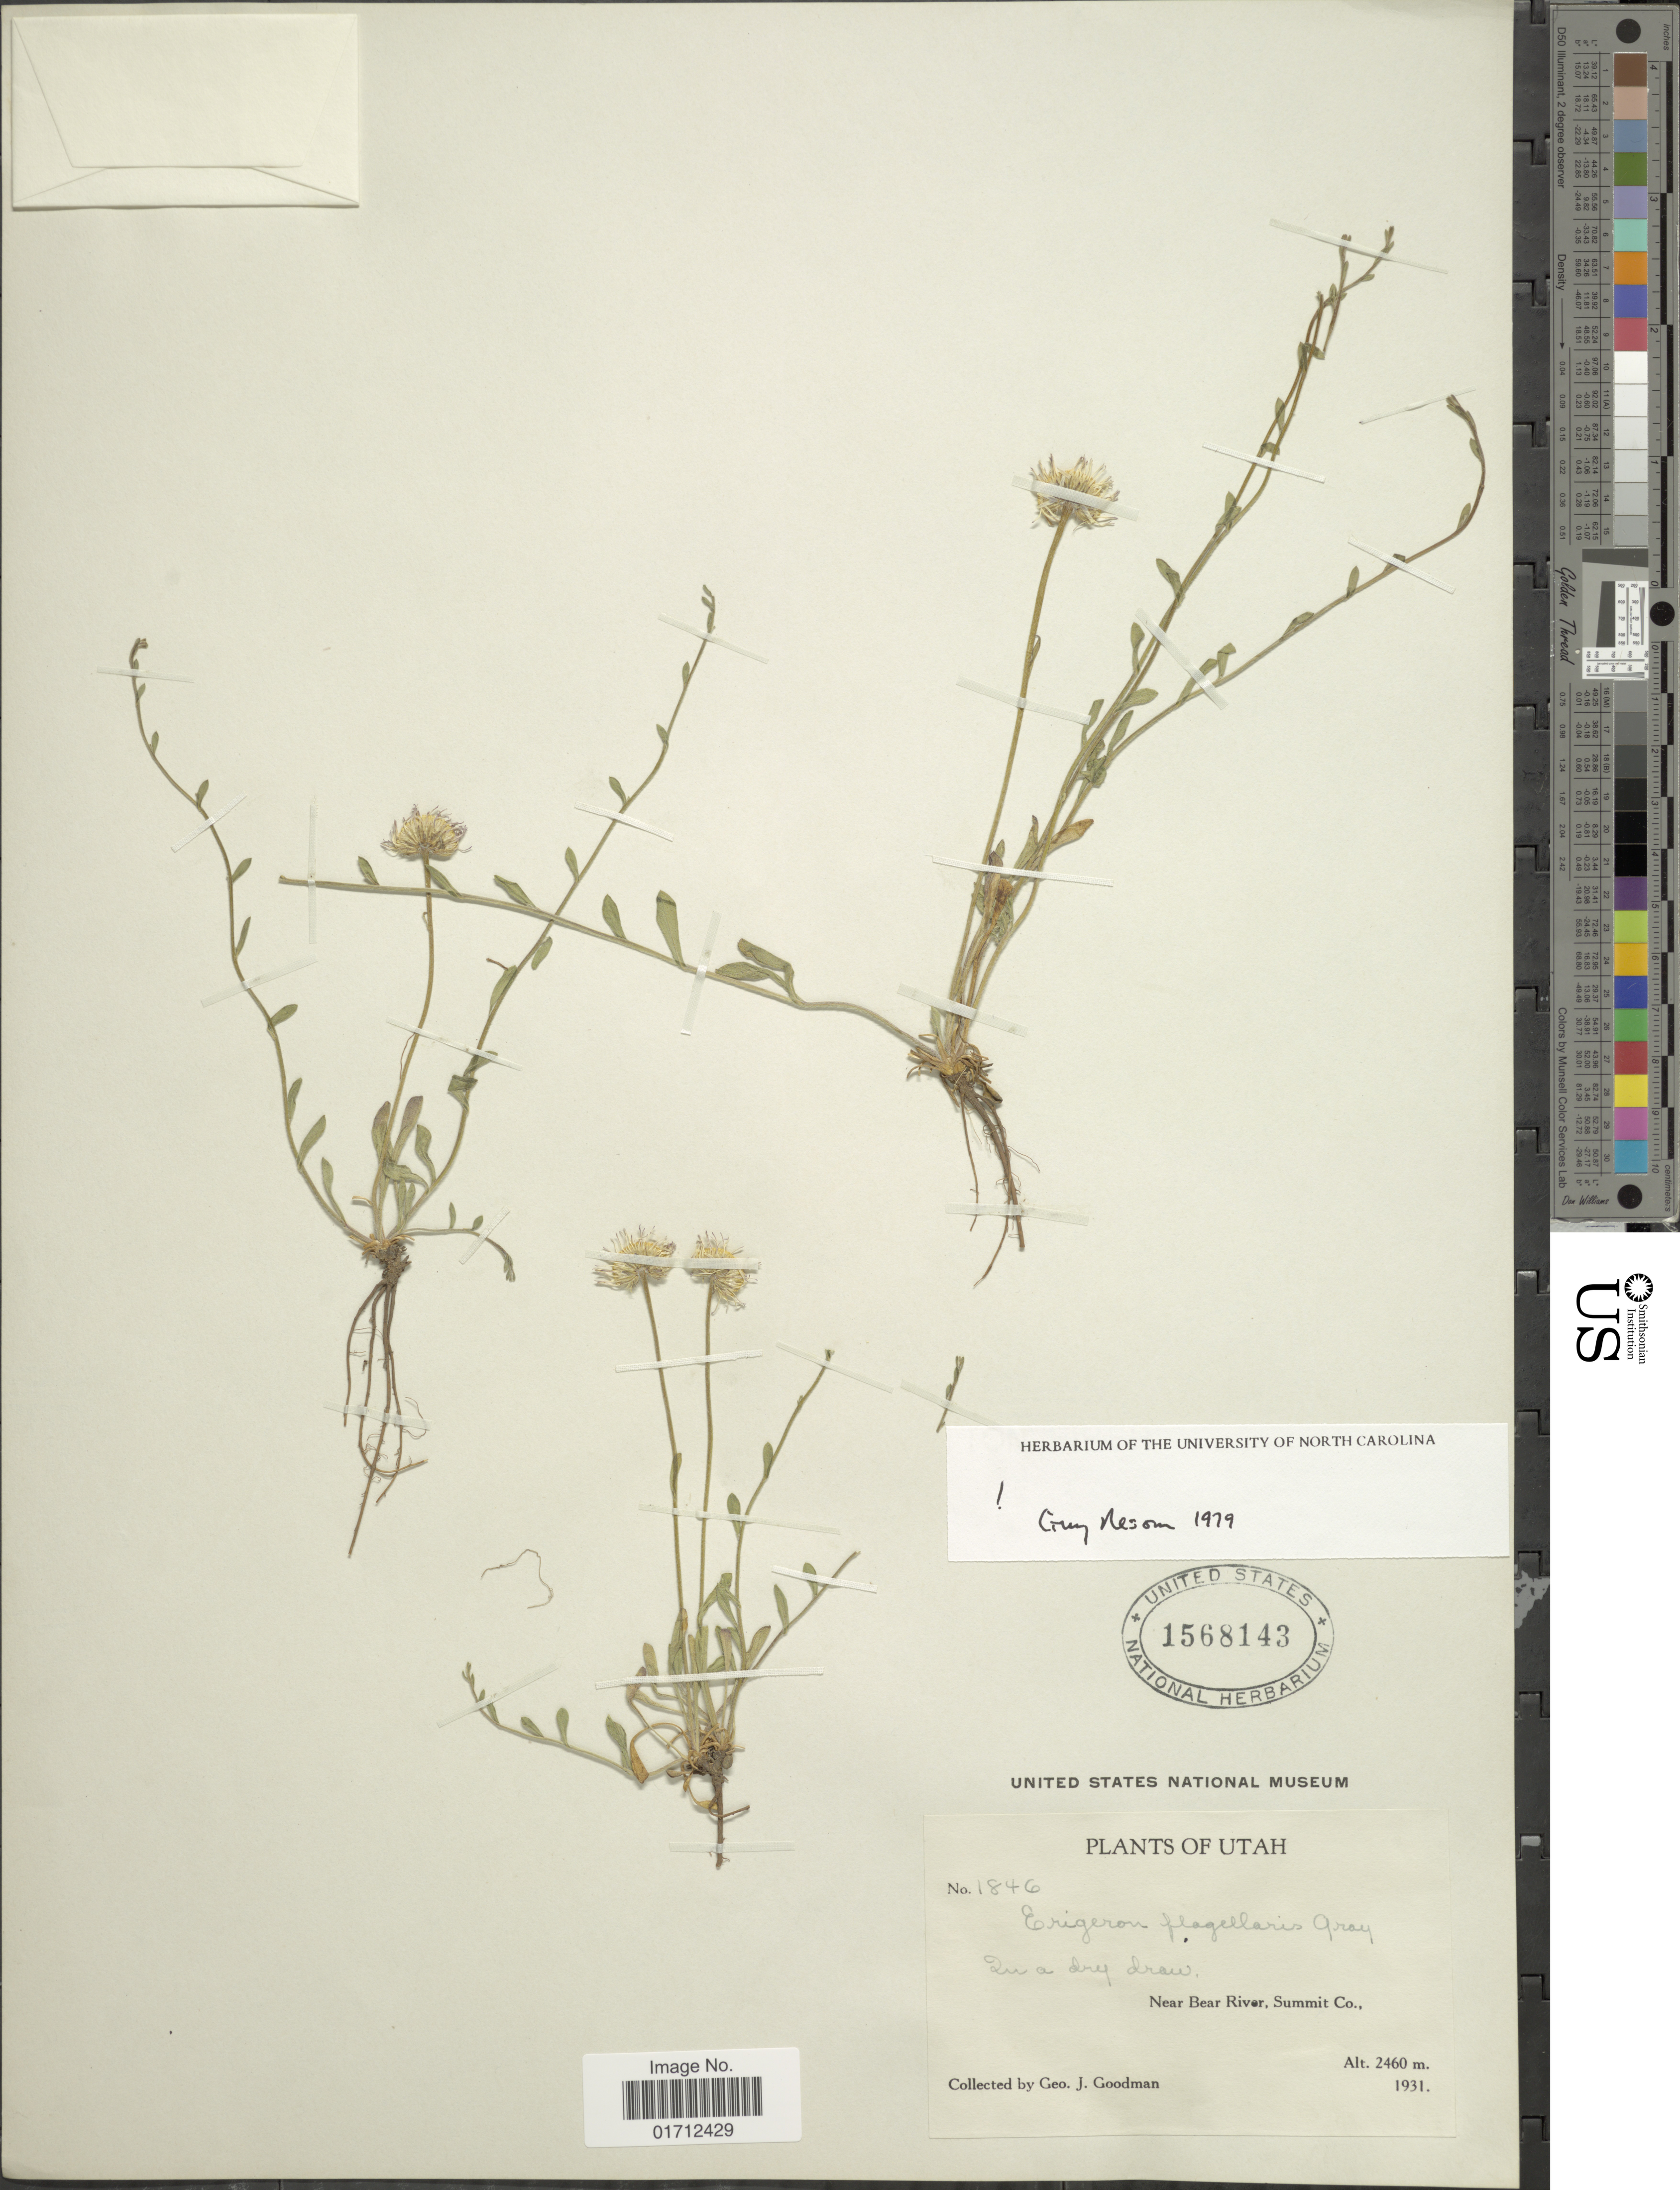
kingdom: Plantae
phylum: Tracheophyta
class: Magnoliopsida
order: Asterales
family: Asteraceae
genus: Erigeron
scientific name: Erigeron flagellaris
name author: A. Gray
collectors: G. J. Goodman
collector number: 1846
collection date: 1931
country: United States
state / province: Utah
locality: Near Bear River, Summit Co.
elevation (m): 2460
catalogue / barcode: US 1568143